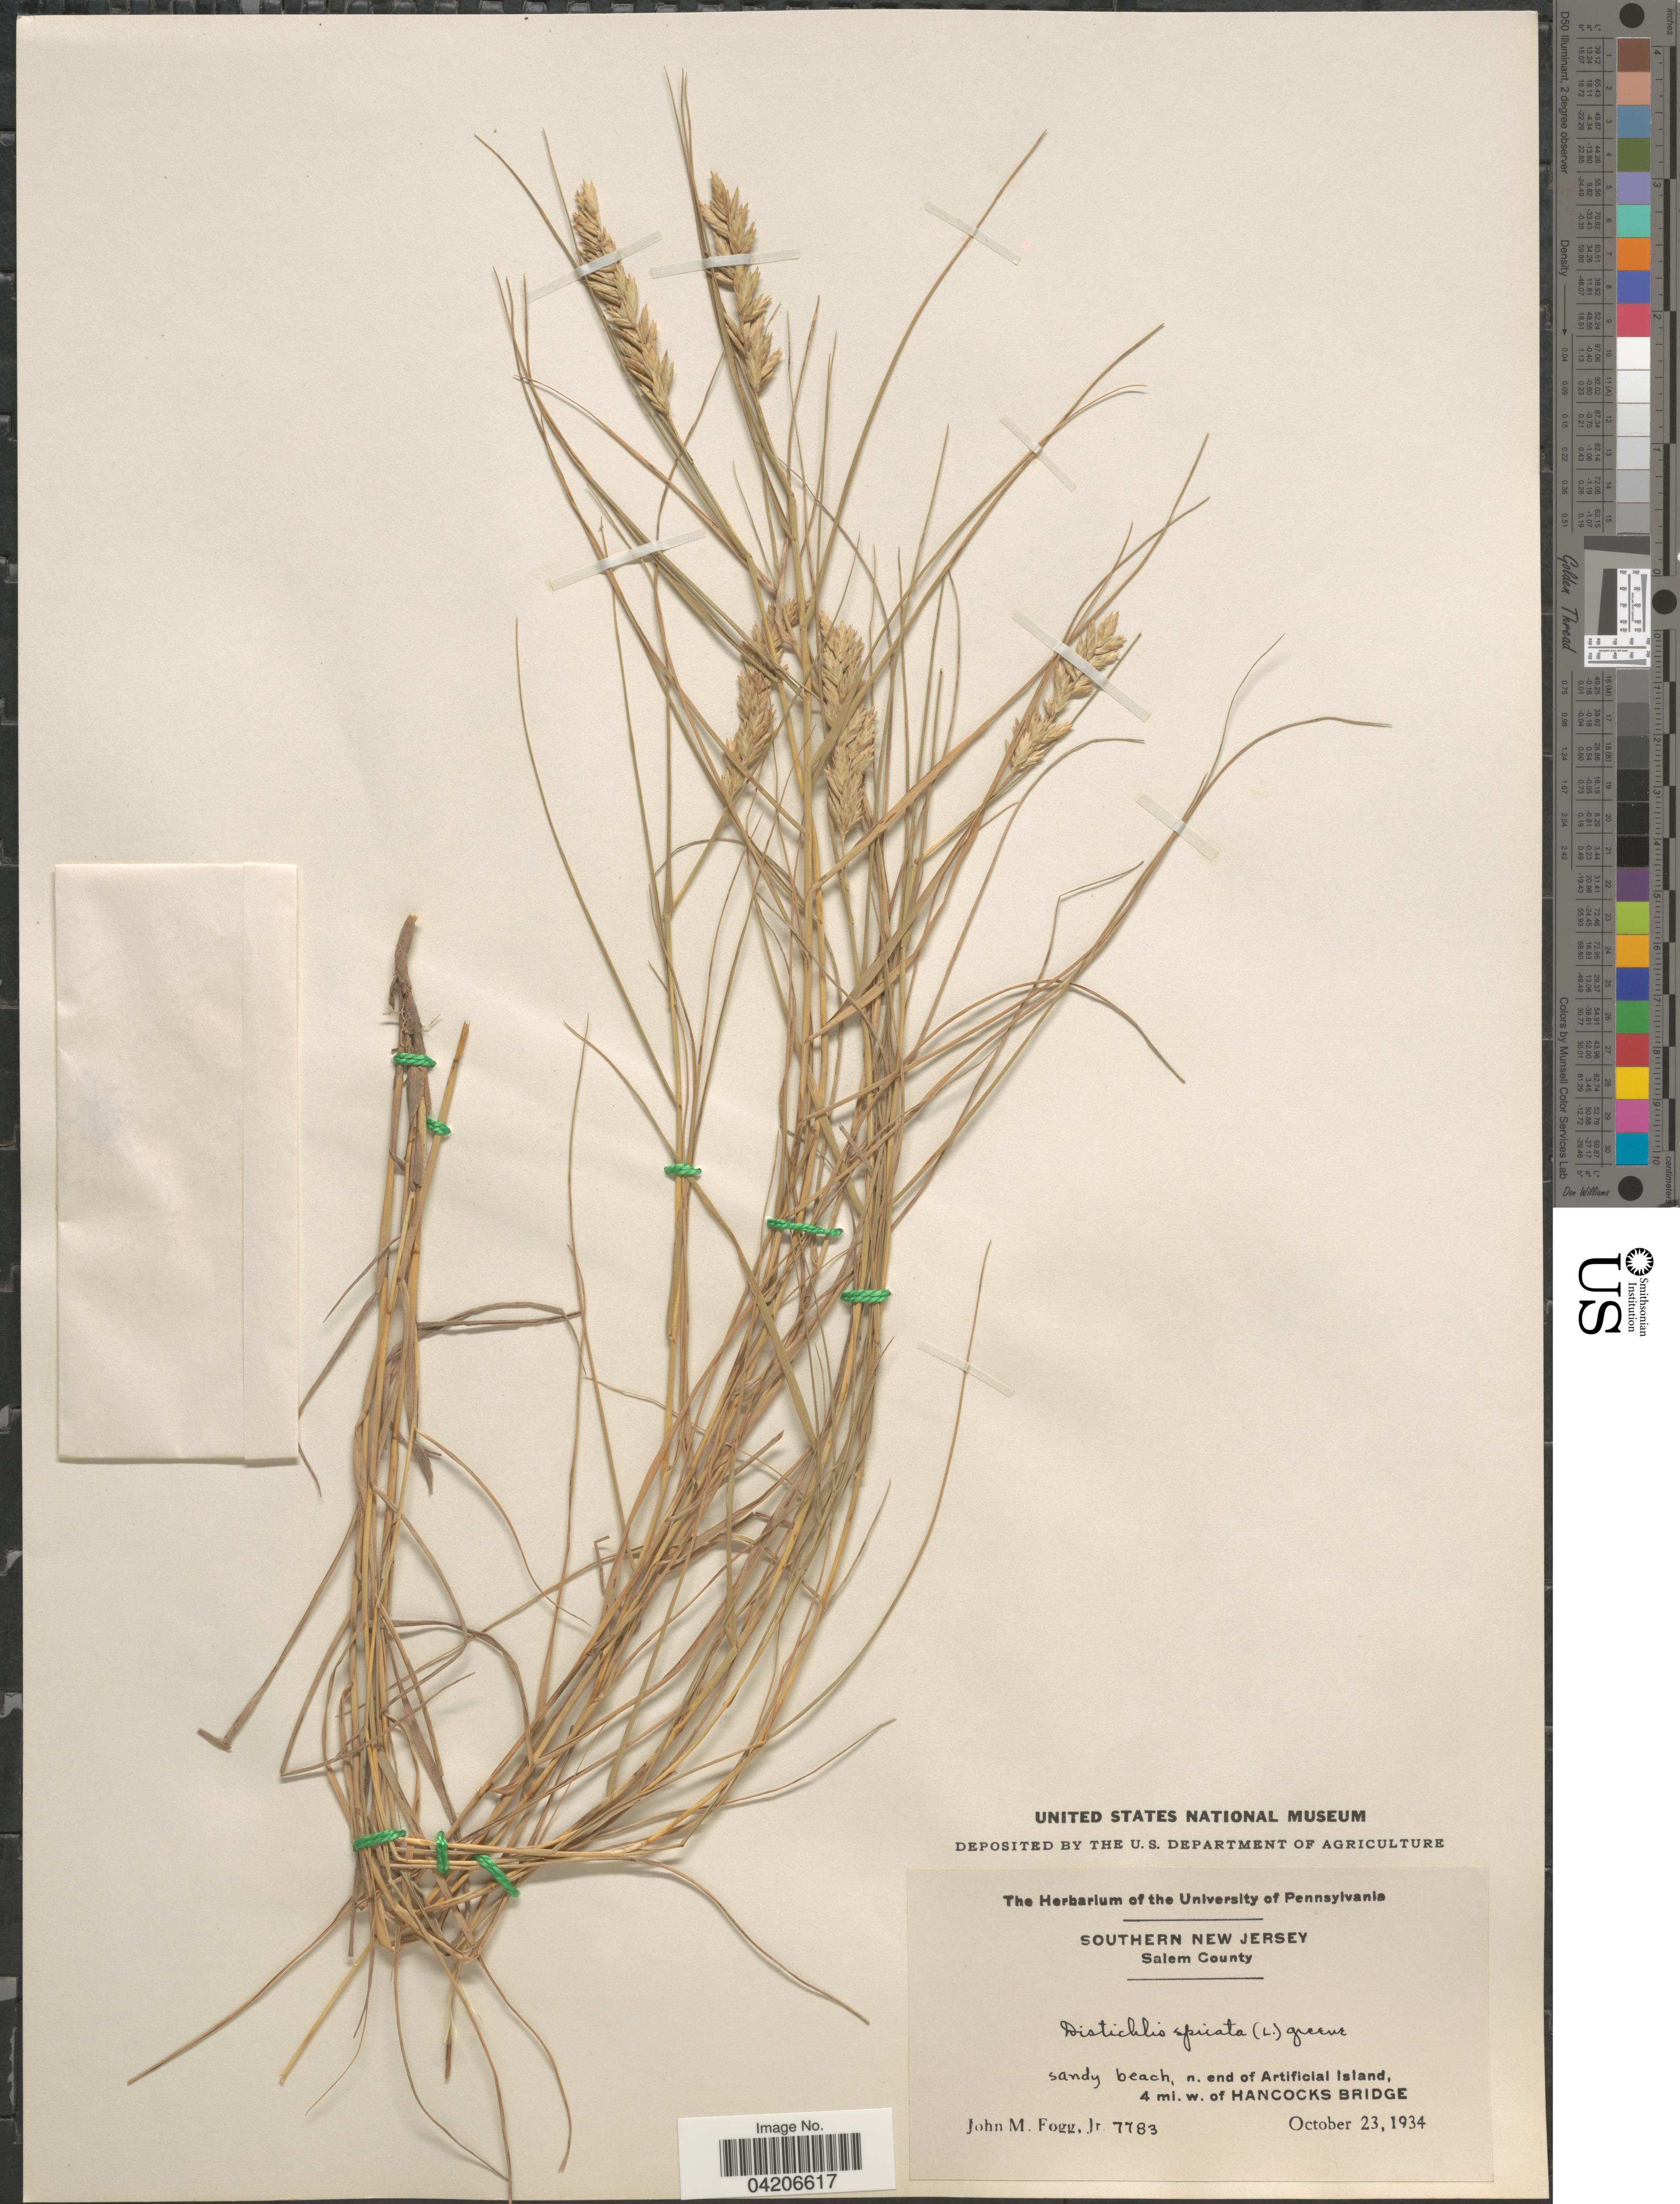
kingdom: Plantae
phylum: Tracheophyta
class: Liliopsida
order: Poales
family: Poaceae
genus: Distichlis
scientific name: Distichlis spicata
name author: (L.) Greene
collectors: J. Fogg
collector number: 7783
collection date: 1934-10-23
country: United States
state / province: New Jersey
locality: Southern New Jersey. Salem County. Sandy beach, n. end of Artificial Island, 4 mi. w. of Hancocks Bridge.